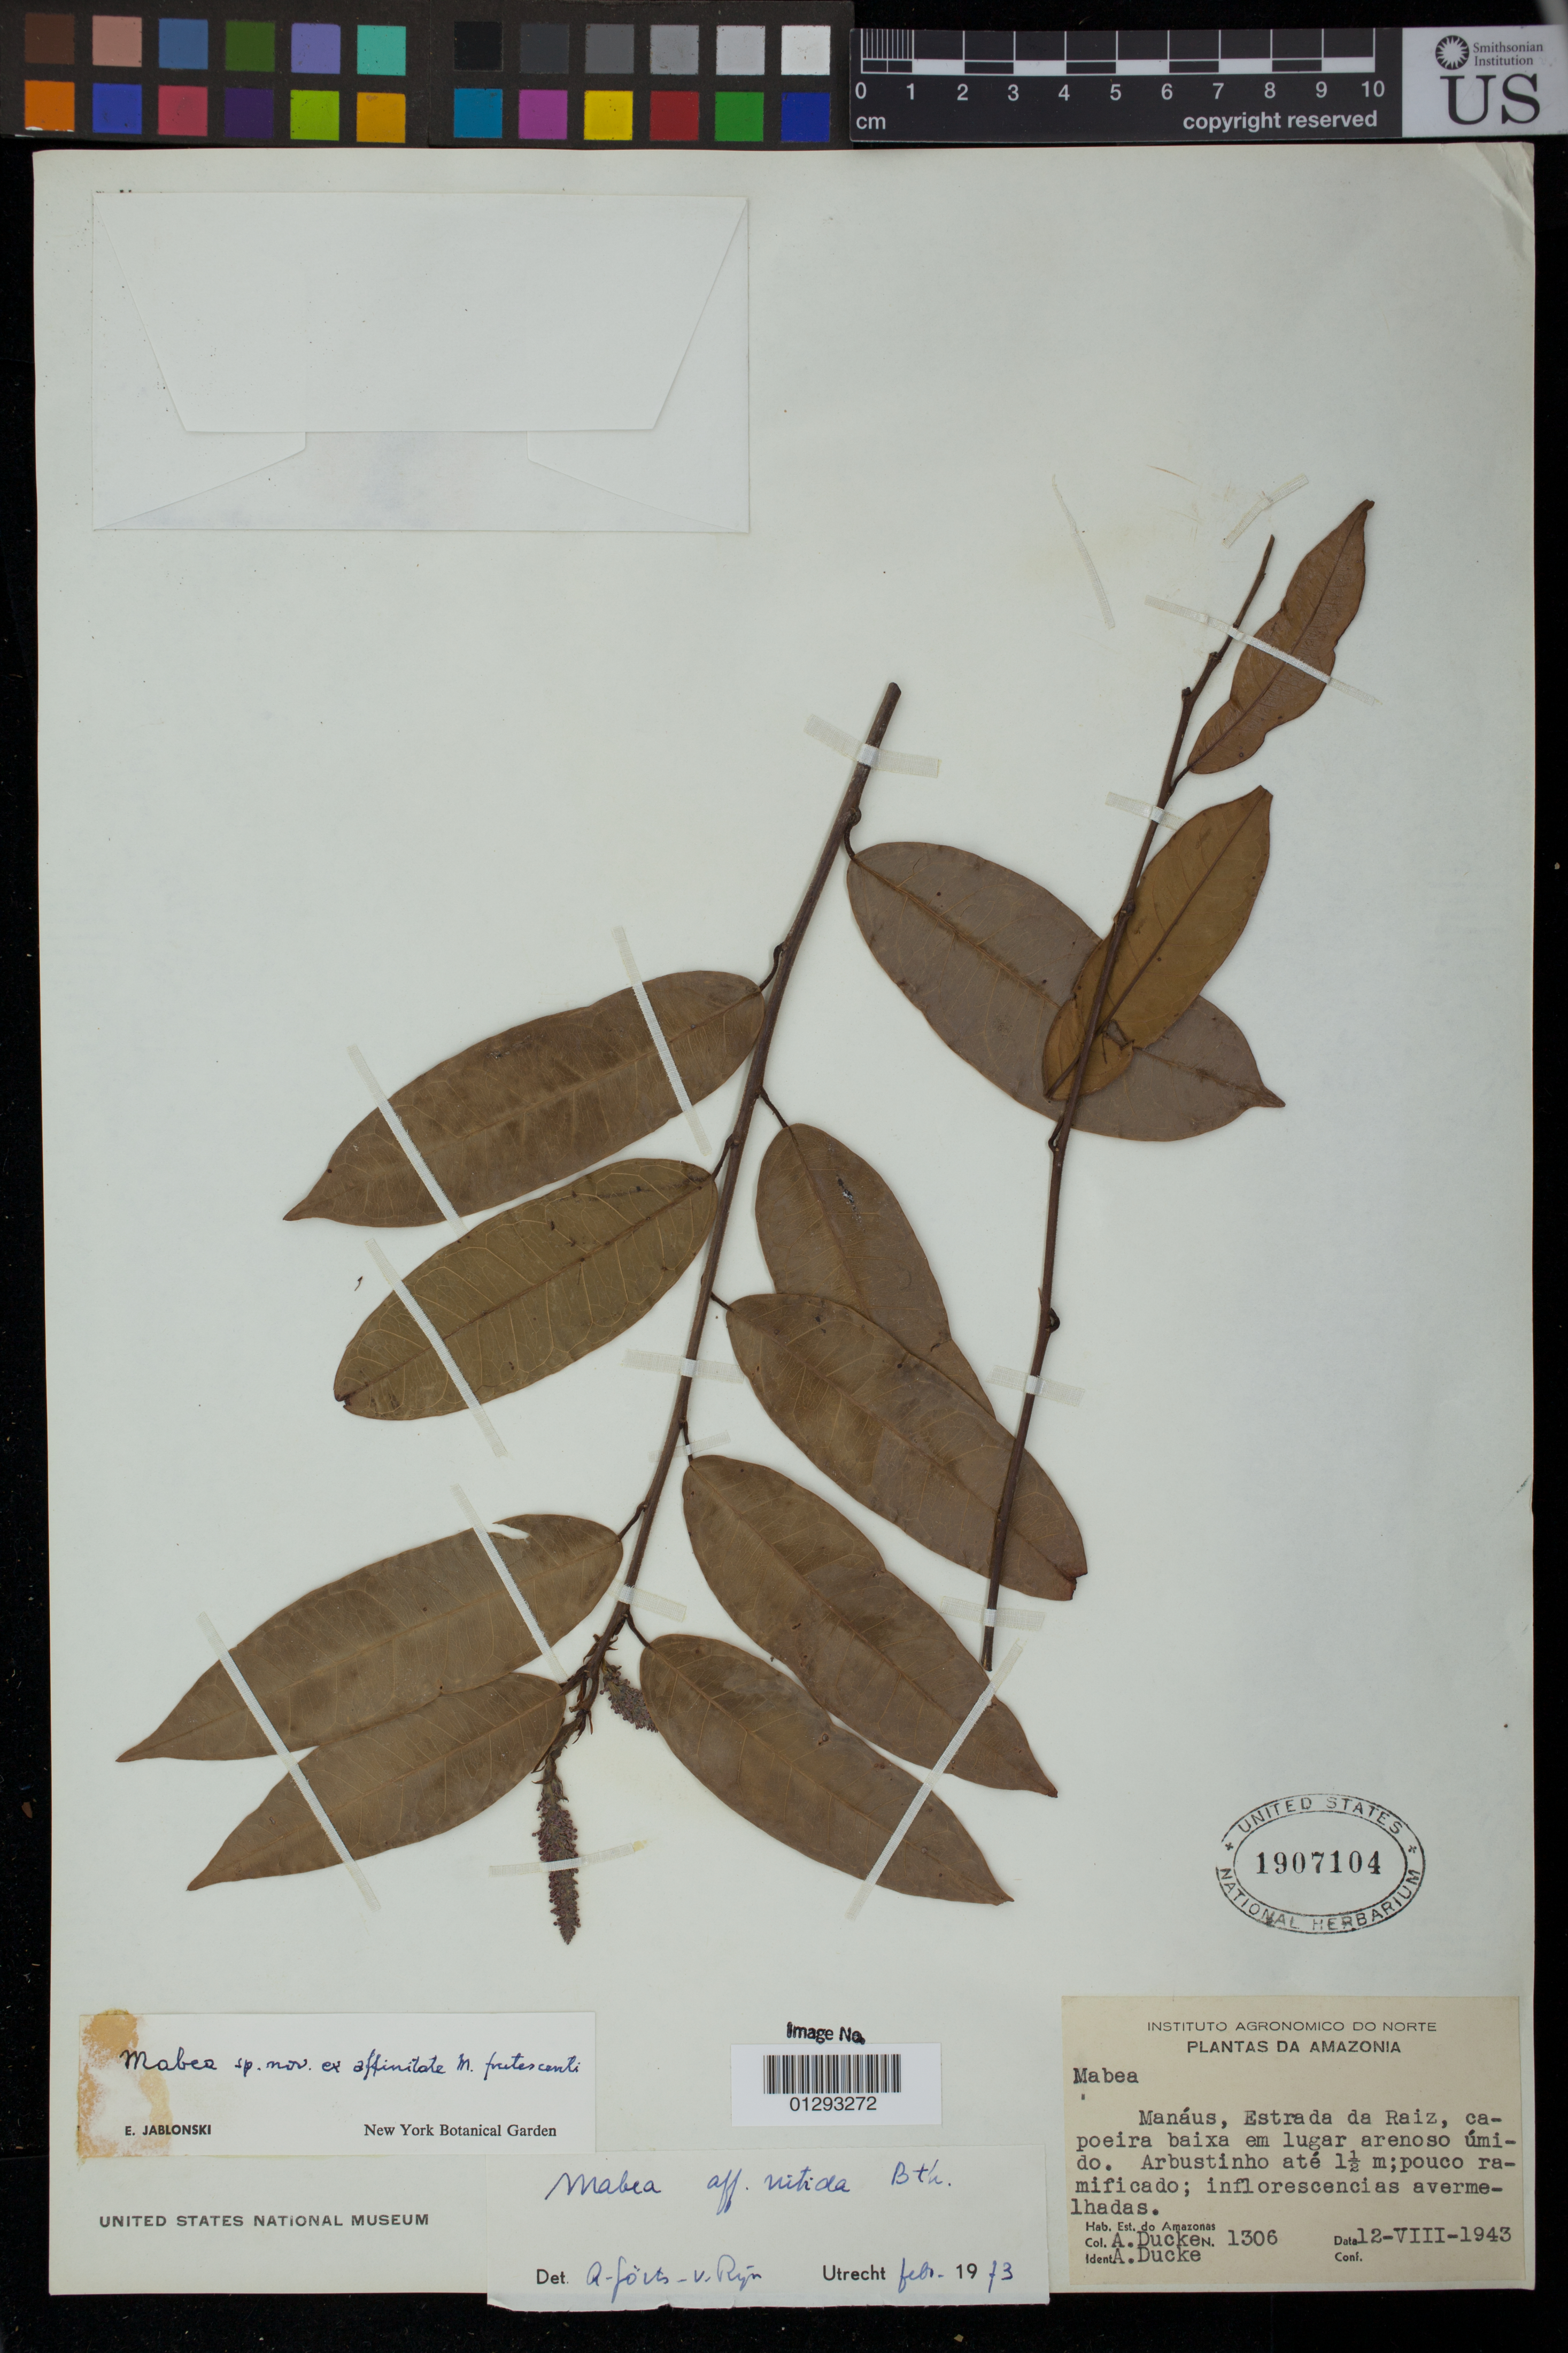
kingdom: Plantae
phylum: Tracheophyta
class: Magnoliopsida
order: Malpighiales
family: Euphorbiaceae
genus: Mabea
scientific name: Mabea nitida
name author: Spruce ex Benth.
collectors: A. Ducke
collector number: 1306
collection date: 1943-08-12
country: Brazil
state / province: Amazonas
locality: Manaus, Estrada da Raiz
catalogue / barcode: US 1907104